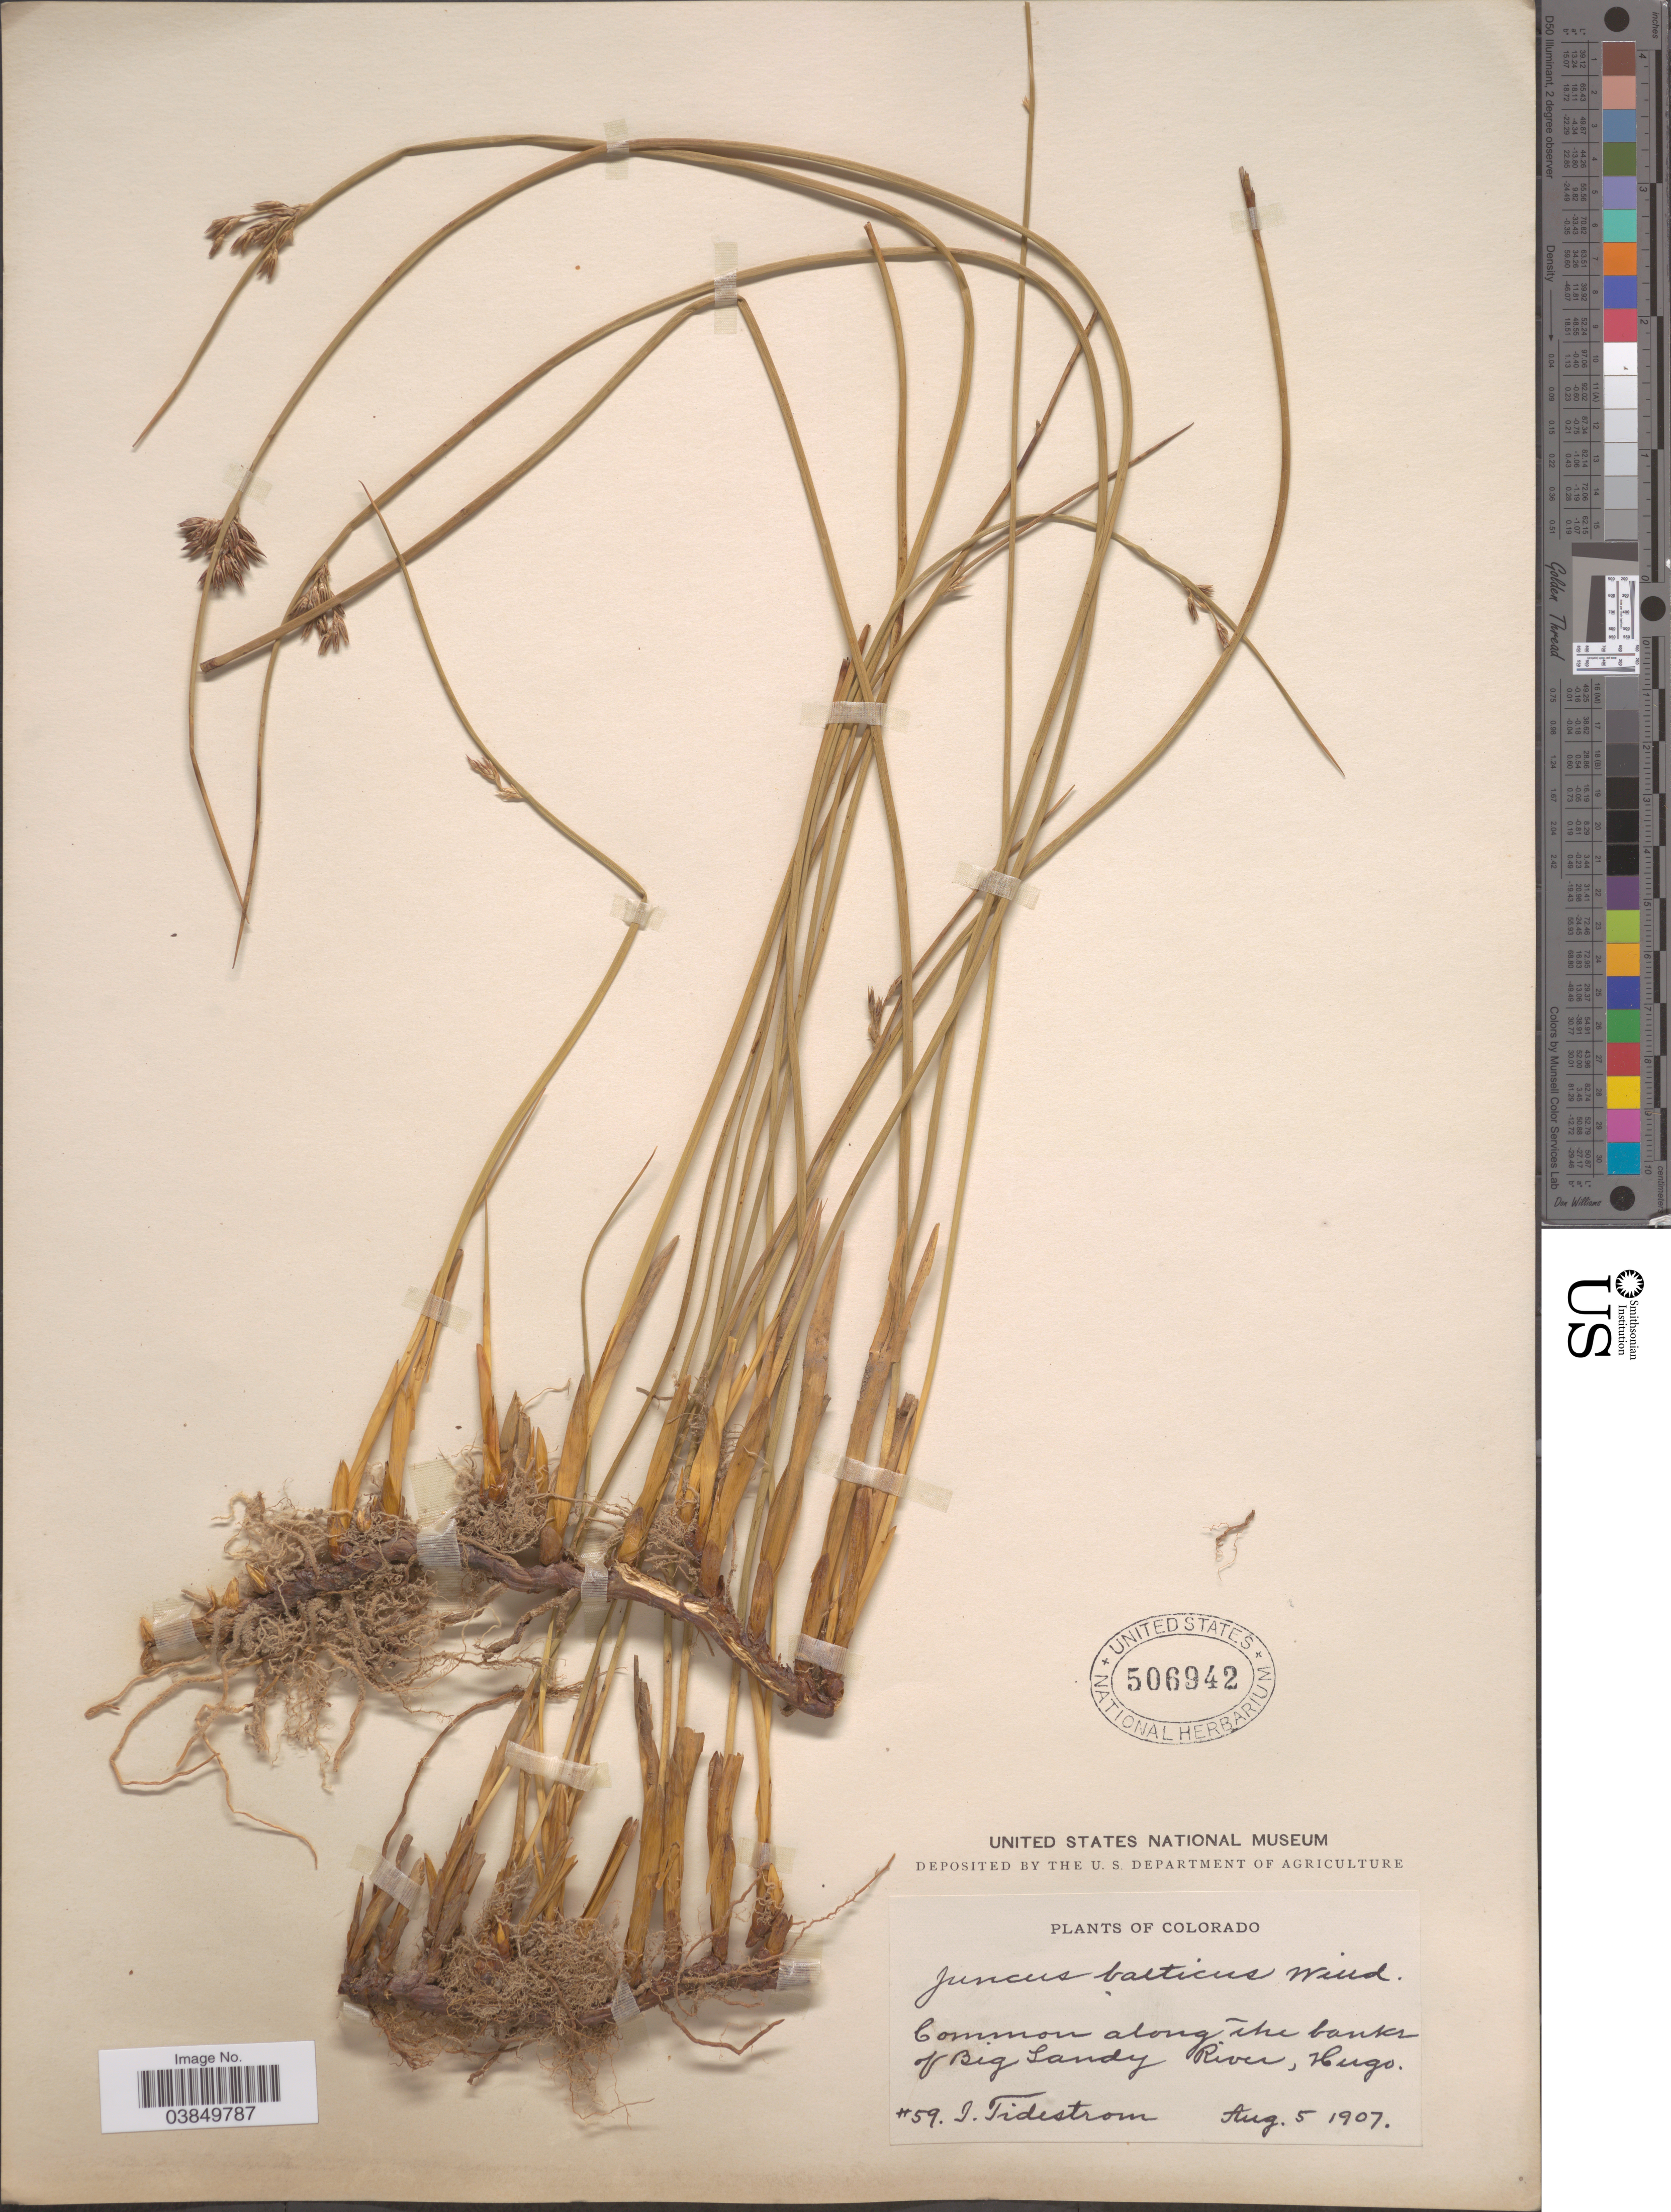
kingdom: Plantae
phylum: Tracheophyta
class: Liliopsida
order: Poales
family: Juncaceae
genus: Juncus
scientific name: Juncus balticus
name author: Willd.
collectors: J. Tidestrom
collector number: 59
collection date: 1907-08-05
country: United States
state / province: Colorado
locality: Common along the banks of Big Sandy River, Hugo.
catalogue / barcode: US 506942